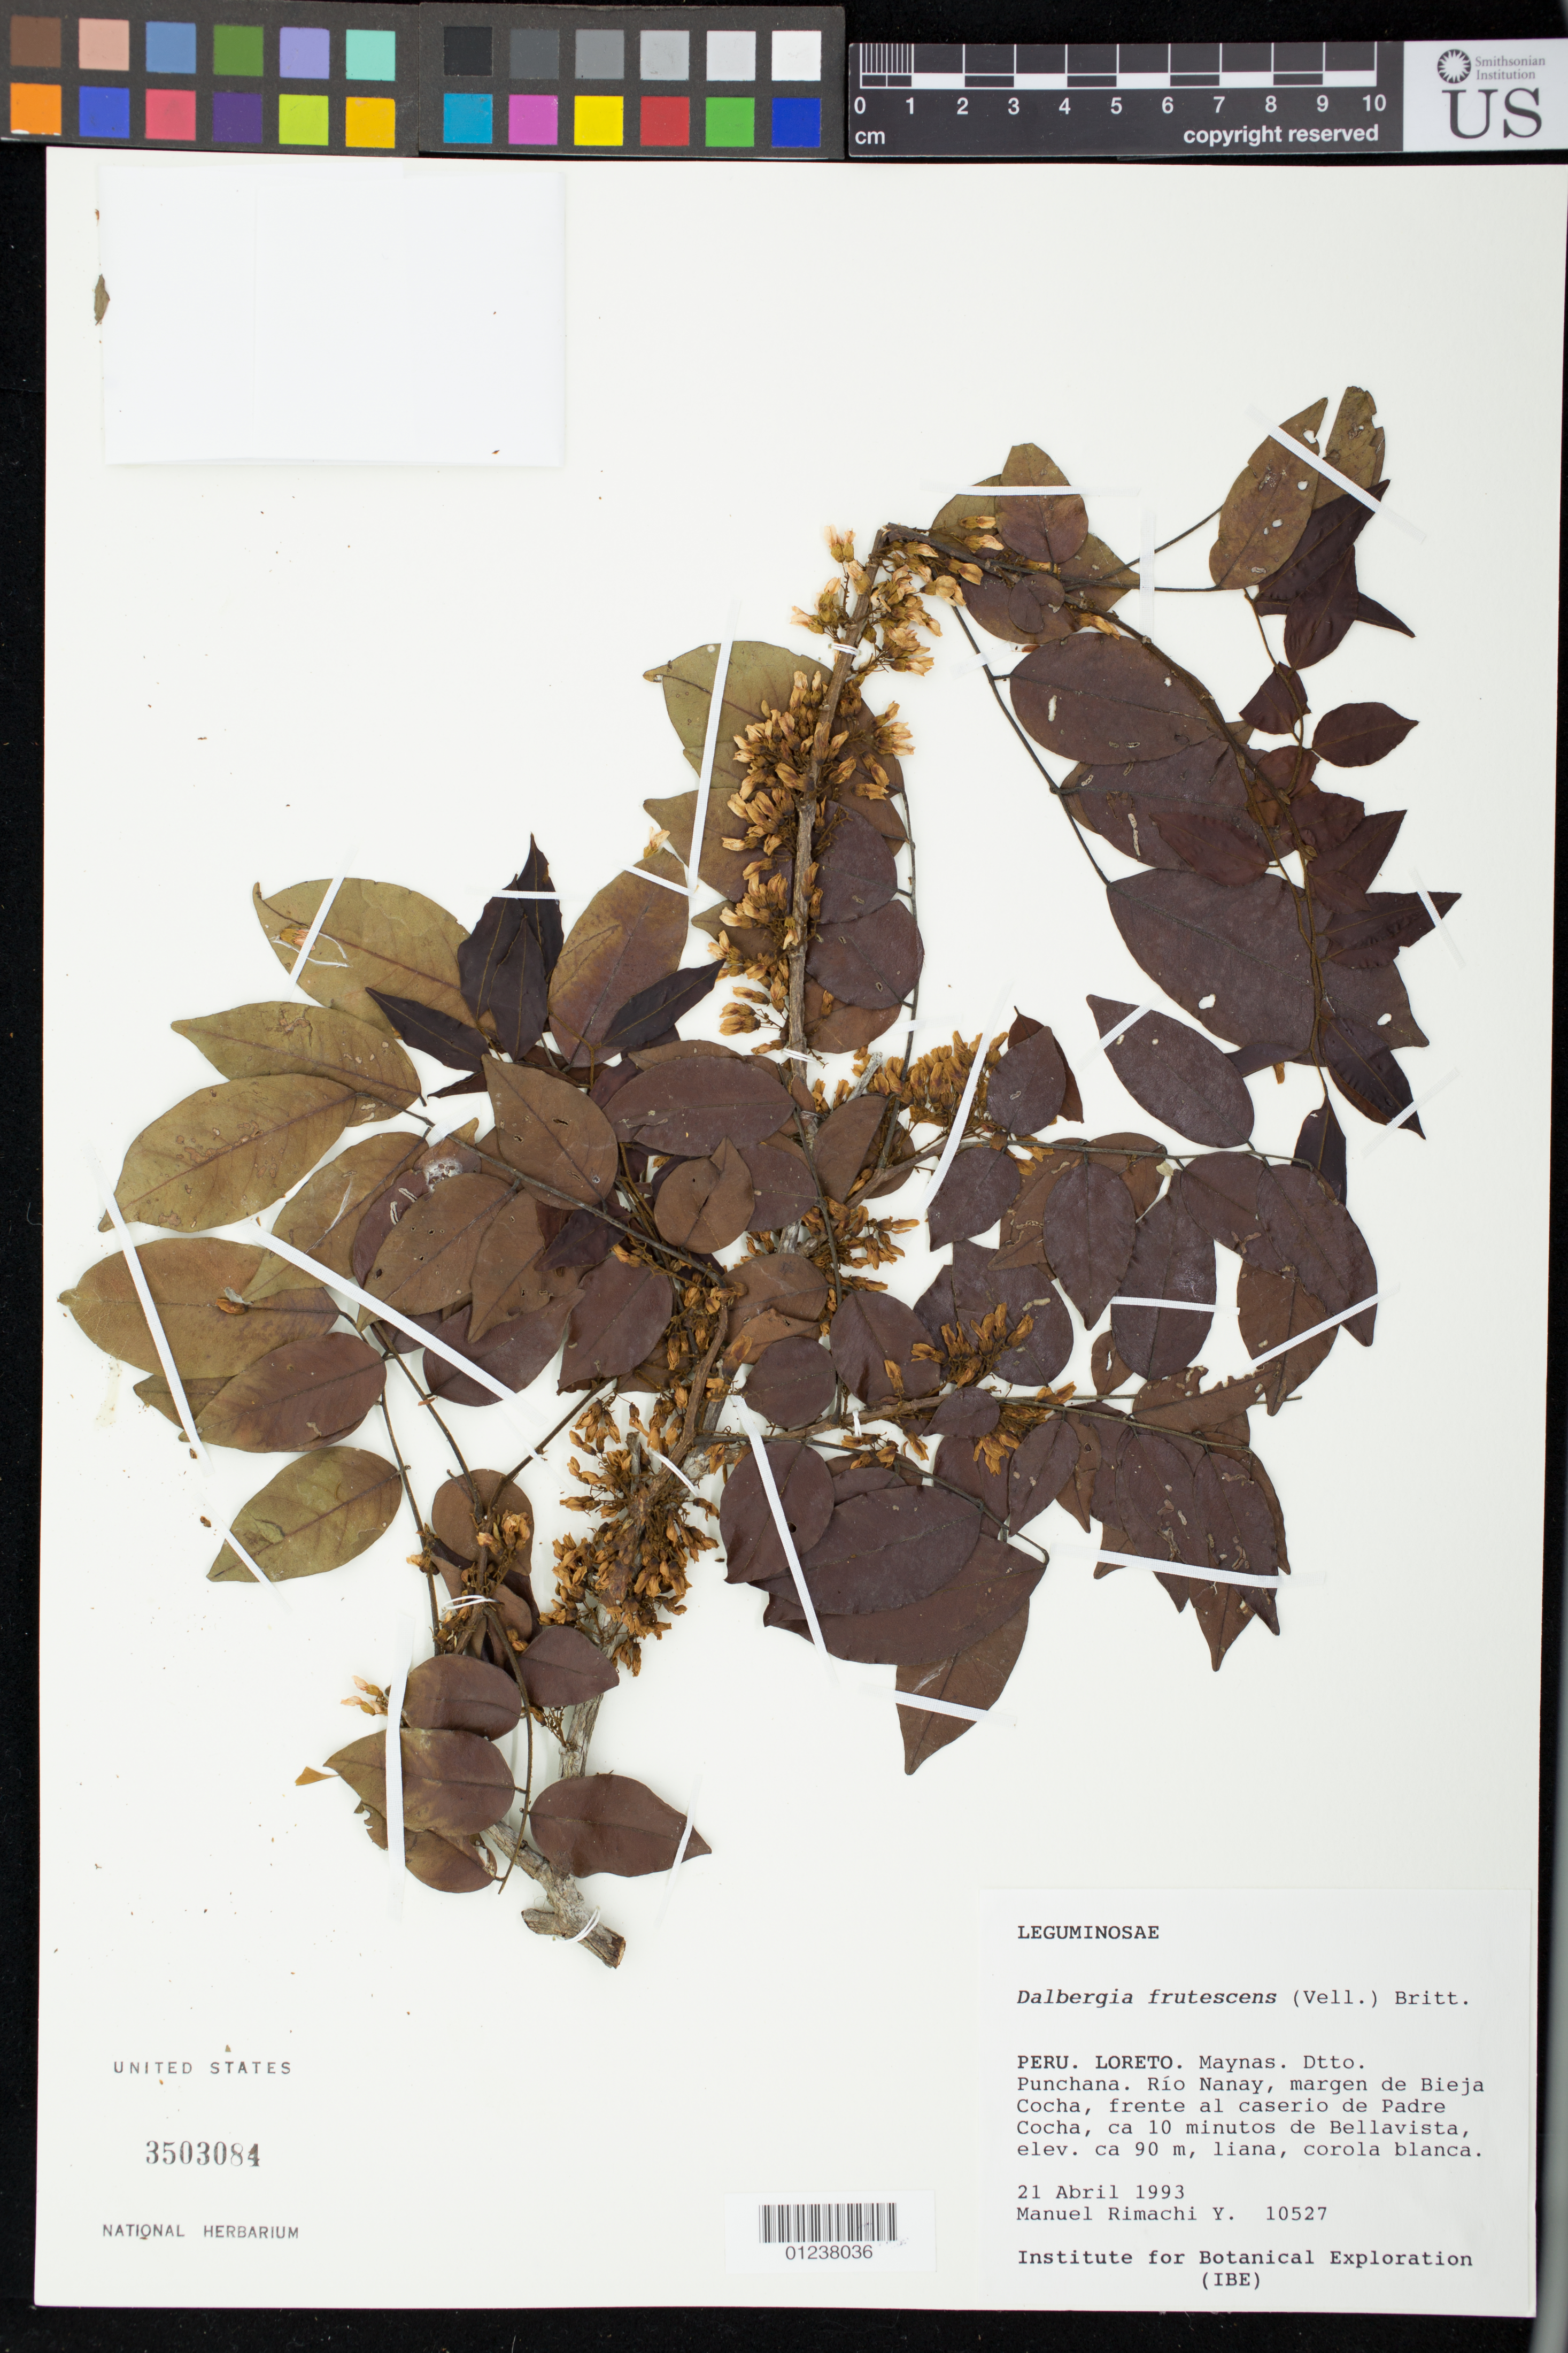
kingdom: Plantae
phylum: Tracheophyta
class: Magnoliopsida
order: Fabales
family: Fabaceae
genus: Dalbergia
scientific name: Dalbergia frutescens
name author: (Vell.) Britton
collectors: M. Rimachi Y.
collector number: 10527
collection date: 1993-04-21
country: Peru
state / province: Loreto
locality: Maynas. Dtto. Punchana. Rio Nanay, margen de Bieja Cocha, frente al caserio de Padre Cocha, ca 10 minutos de Bellavista, . liana, corola blanca.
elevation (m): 90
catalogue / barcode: US 3503084